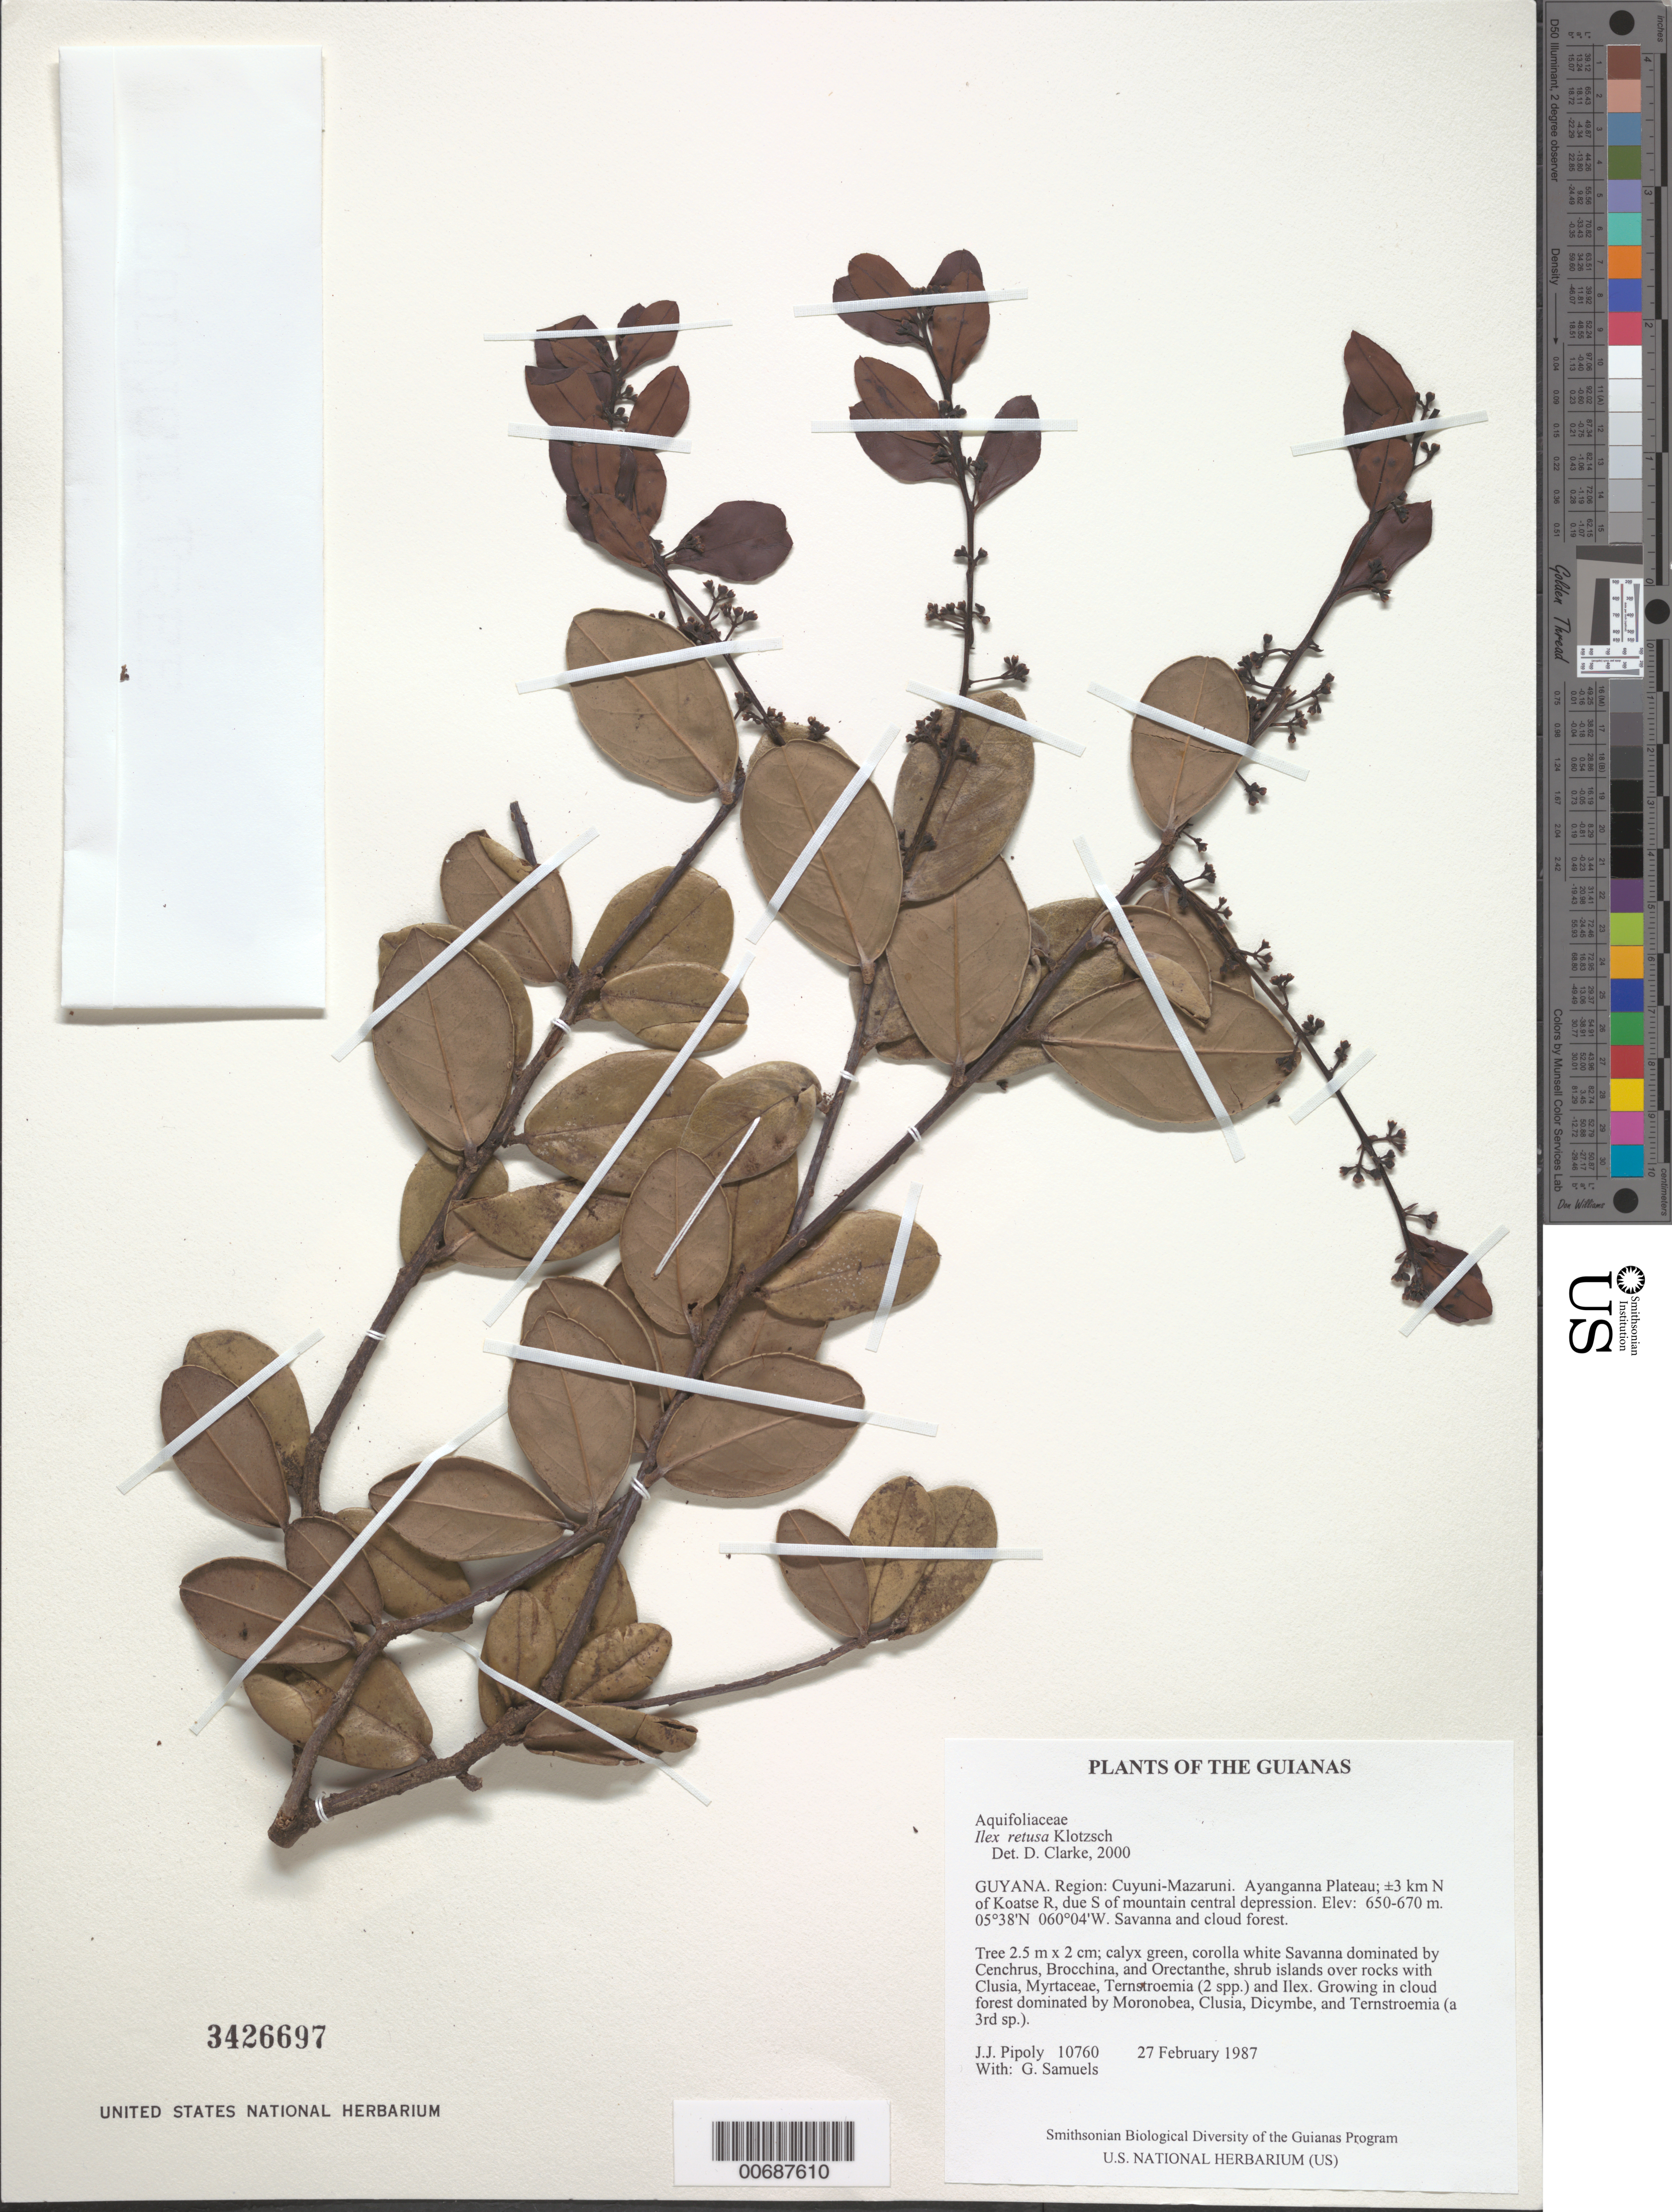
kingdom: Plantae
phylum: Tracheophyta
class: Magnoliopsida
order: Aquifoliales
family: Aquifoliaceae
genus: Ilex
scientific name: Ilex retusa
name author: Klotzsch ex Reissek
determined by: Barriera, Gabrielle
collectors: J. J. Pipoly & G. Bacchus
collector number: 10760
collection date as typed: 27 February 1987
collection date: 1987-02-27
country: Guyana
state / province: Cuyuni-Mazaruni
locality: Ayanganna Plateau; ±3 km N of Koatse R, due S of mountain central depression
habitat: Savanna and cloud forest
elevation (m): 650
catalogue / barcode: US 3426697